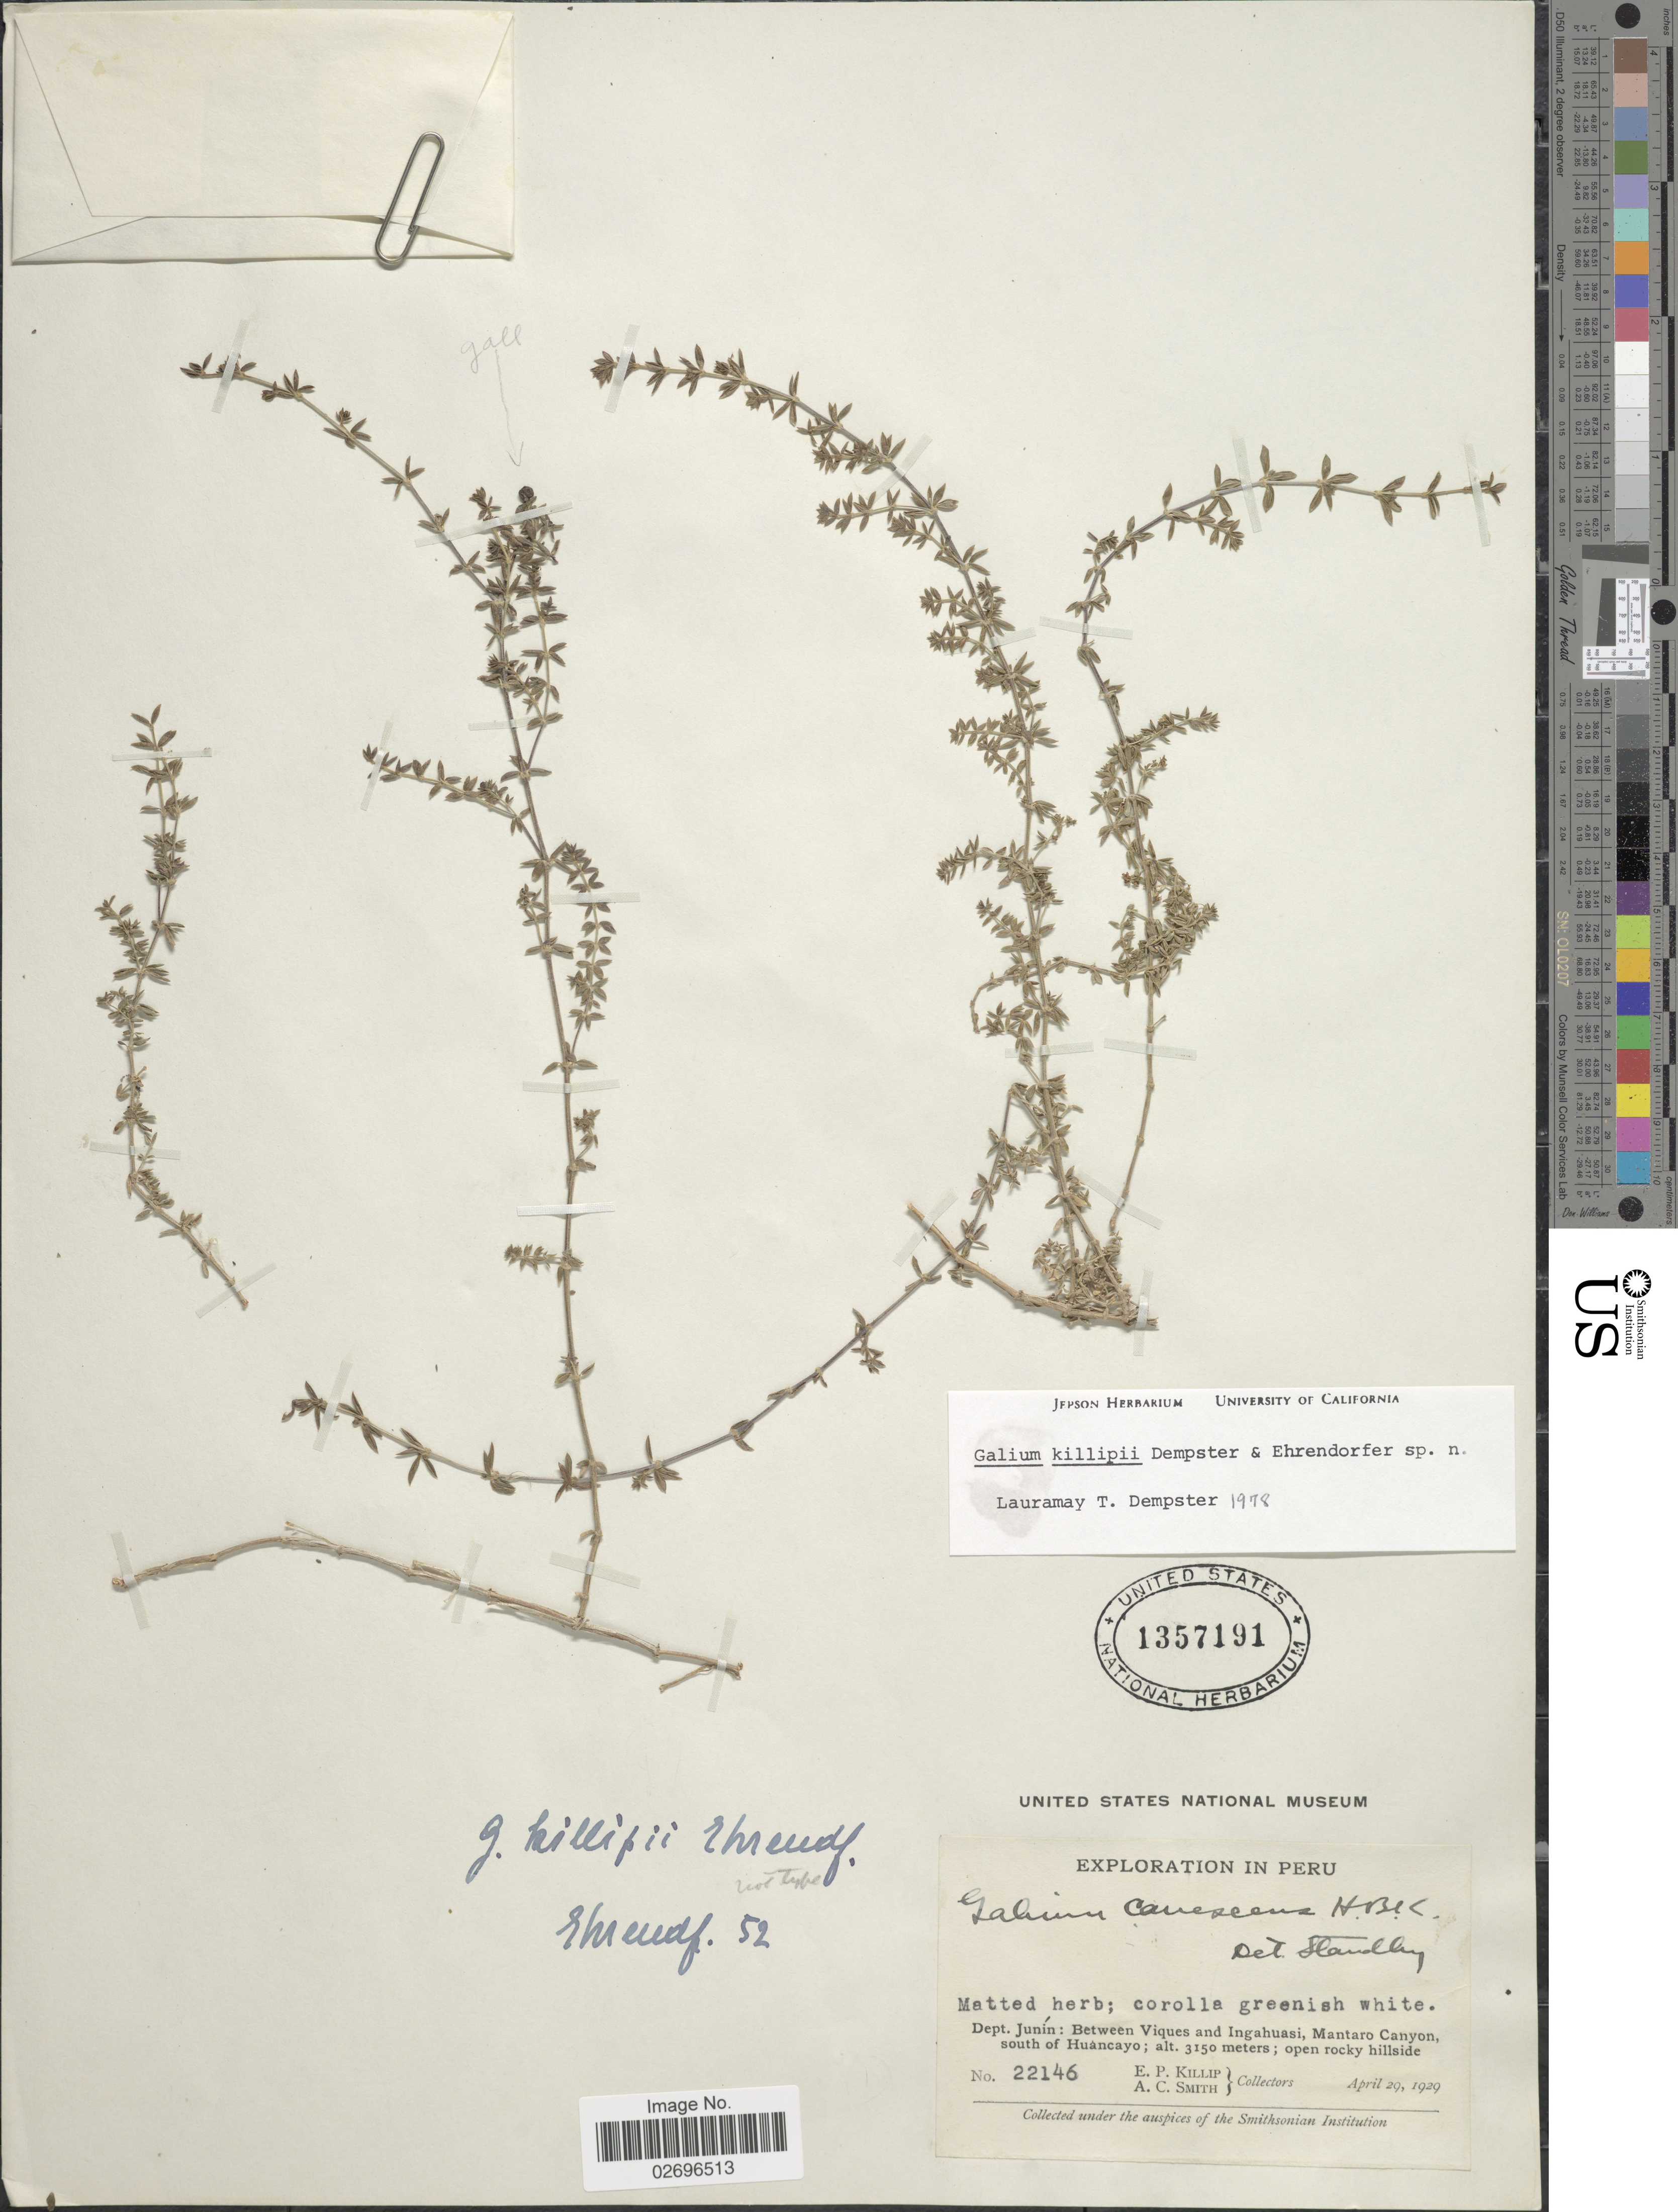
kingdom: Plantae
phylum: Tracheophyta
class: Magnoliopsida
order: Gentianales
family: Rubiaceae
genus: Galium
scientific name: Galium killipii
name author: Dempster & Ehrend.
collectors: E. P. Killip & A. C. Smith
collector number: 22146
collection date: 1929-04-29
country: Peru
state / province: Junín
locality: Dept. Junín: Between Viques and Ingahuasi, Mantaro Canyon, south of Huáncayo; open rocky hillside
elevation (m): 3150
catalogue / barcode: US 1357191